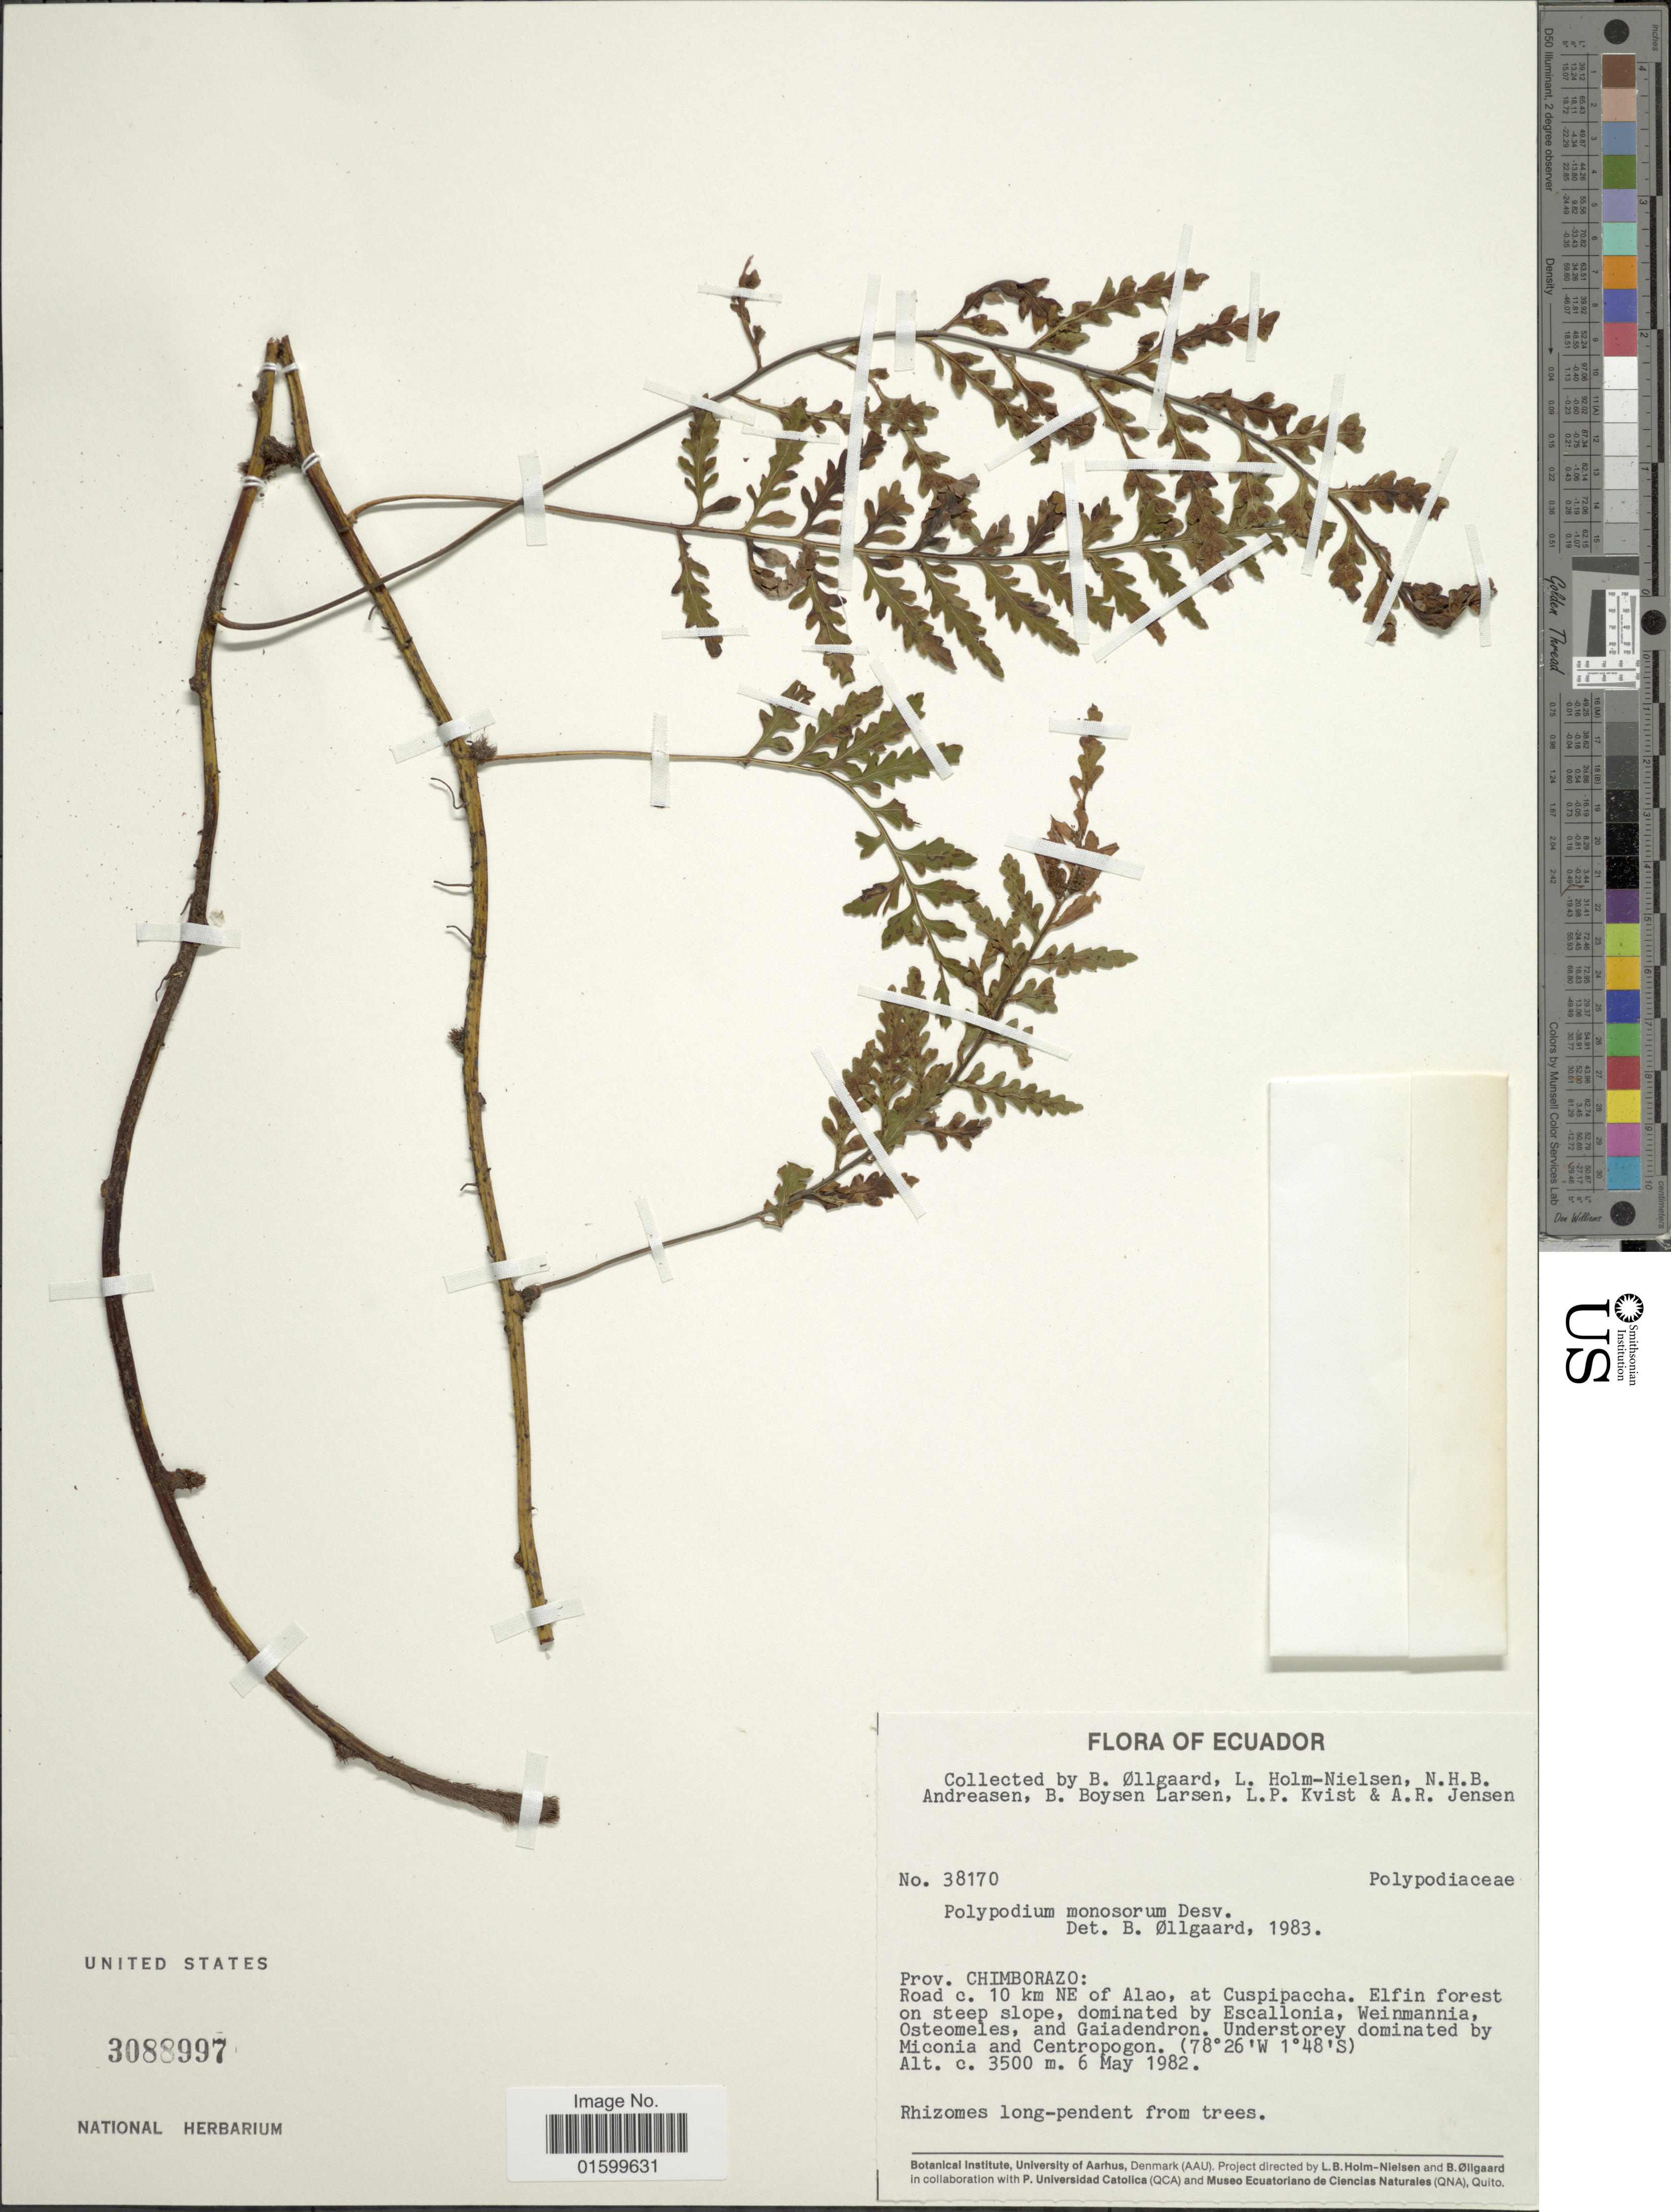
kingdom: Plantae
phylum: Tracheophyta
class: Polypodiopsida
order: Polypodiales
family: Polypodiaceae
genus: Pleopeltis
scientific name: Pleopeltis monosora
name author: (Desv.) A.R. Sm.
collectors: B. Ollgaart, L. B. Holm-Nielsen, N. Andreasen, B. Boysen Larsen & et al.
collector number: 38170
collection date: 1982-05-06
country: Ecuador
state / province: Chimborazo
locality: Prov. Chimborazo, road c. 10 km NE of Alao, at Cuspipaccha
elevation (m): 3500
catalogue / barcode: US 3088997